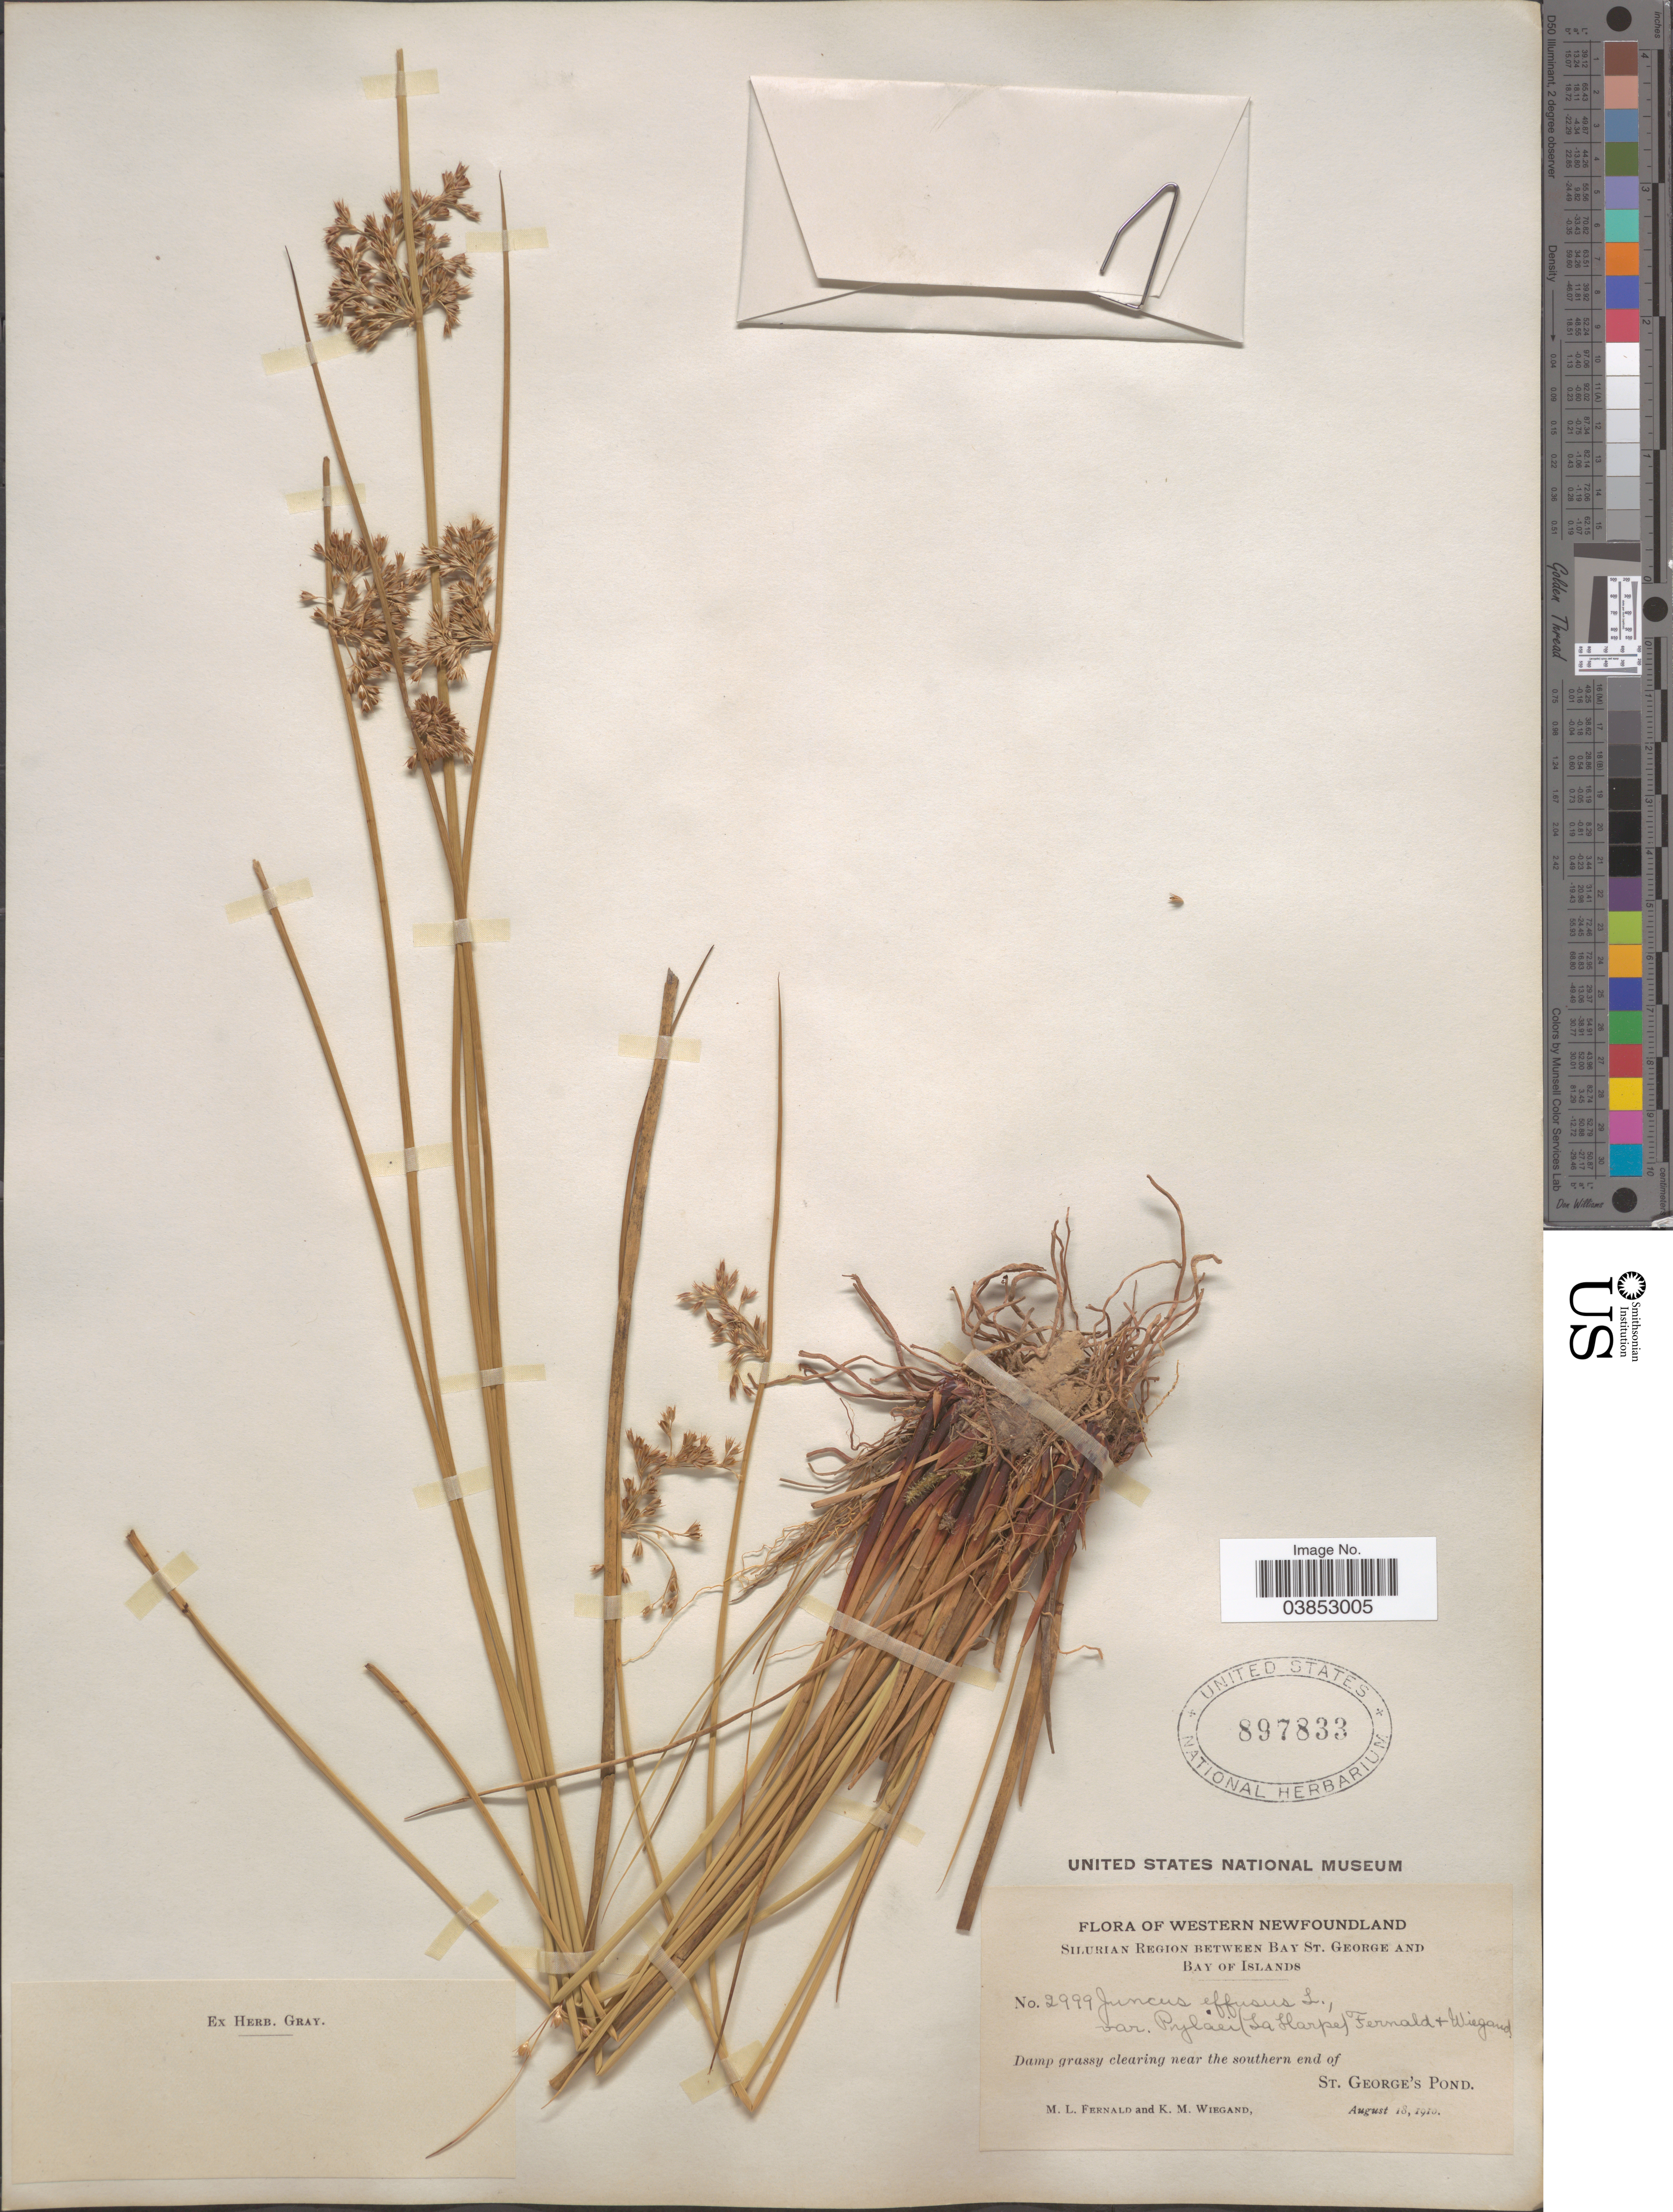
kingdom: Plantae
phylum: Tracheophyta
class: Liliopsida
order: Poales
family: Juncaceae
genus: Juncus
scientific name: Juncus effusus var. pylaei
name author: (Laharpe) Fernald & Wiegand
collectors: M. L. Fernald & K. M. Wiegand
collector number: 2999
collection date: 1910-08-18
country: Canada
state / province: Newfoundland and Labrador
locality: Western Newfoundland. Silurian Region between Bay St. George and Bay of Islands. Damp grassy clearing near the southern end of St. George's Pond.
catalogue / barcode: US 897833